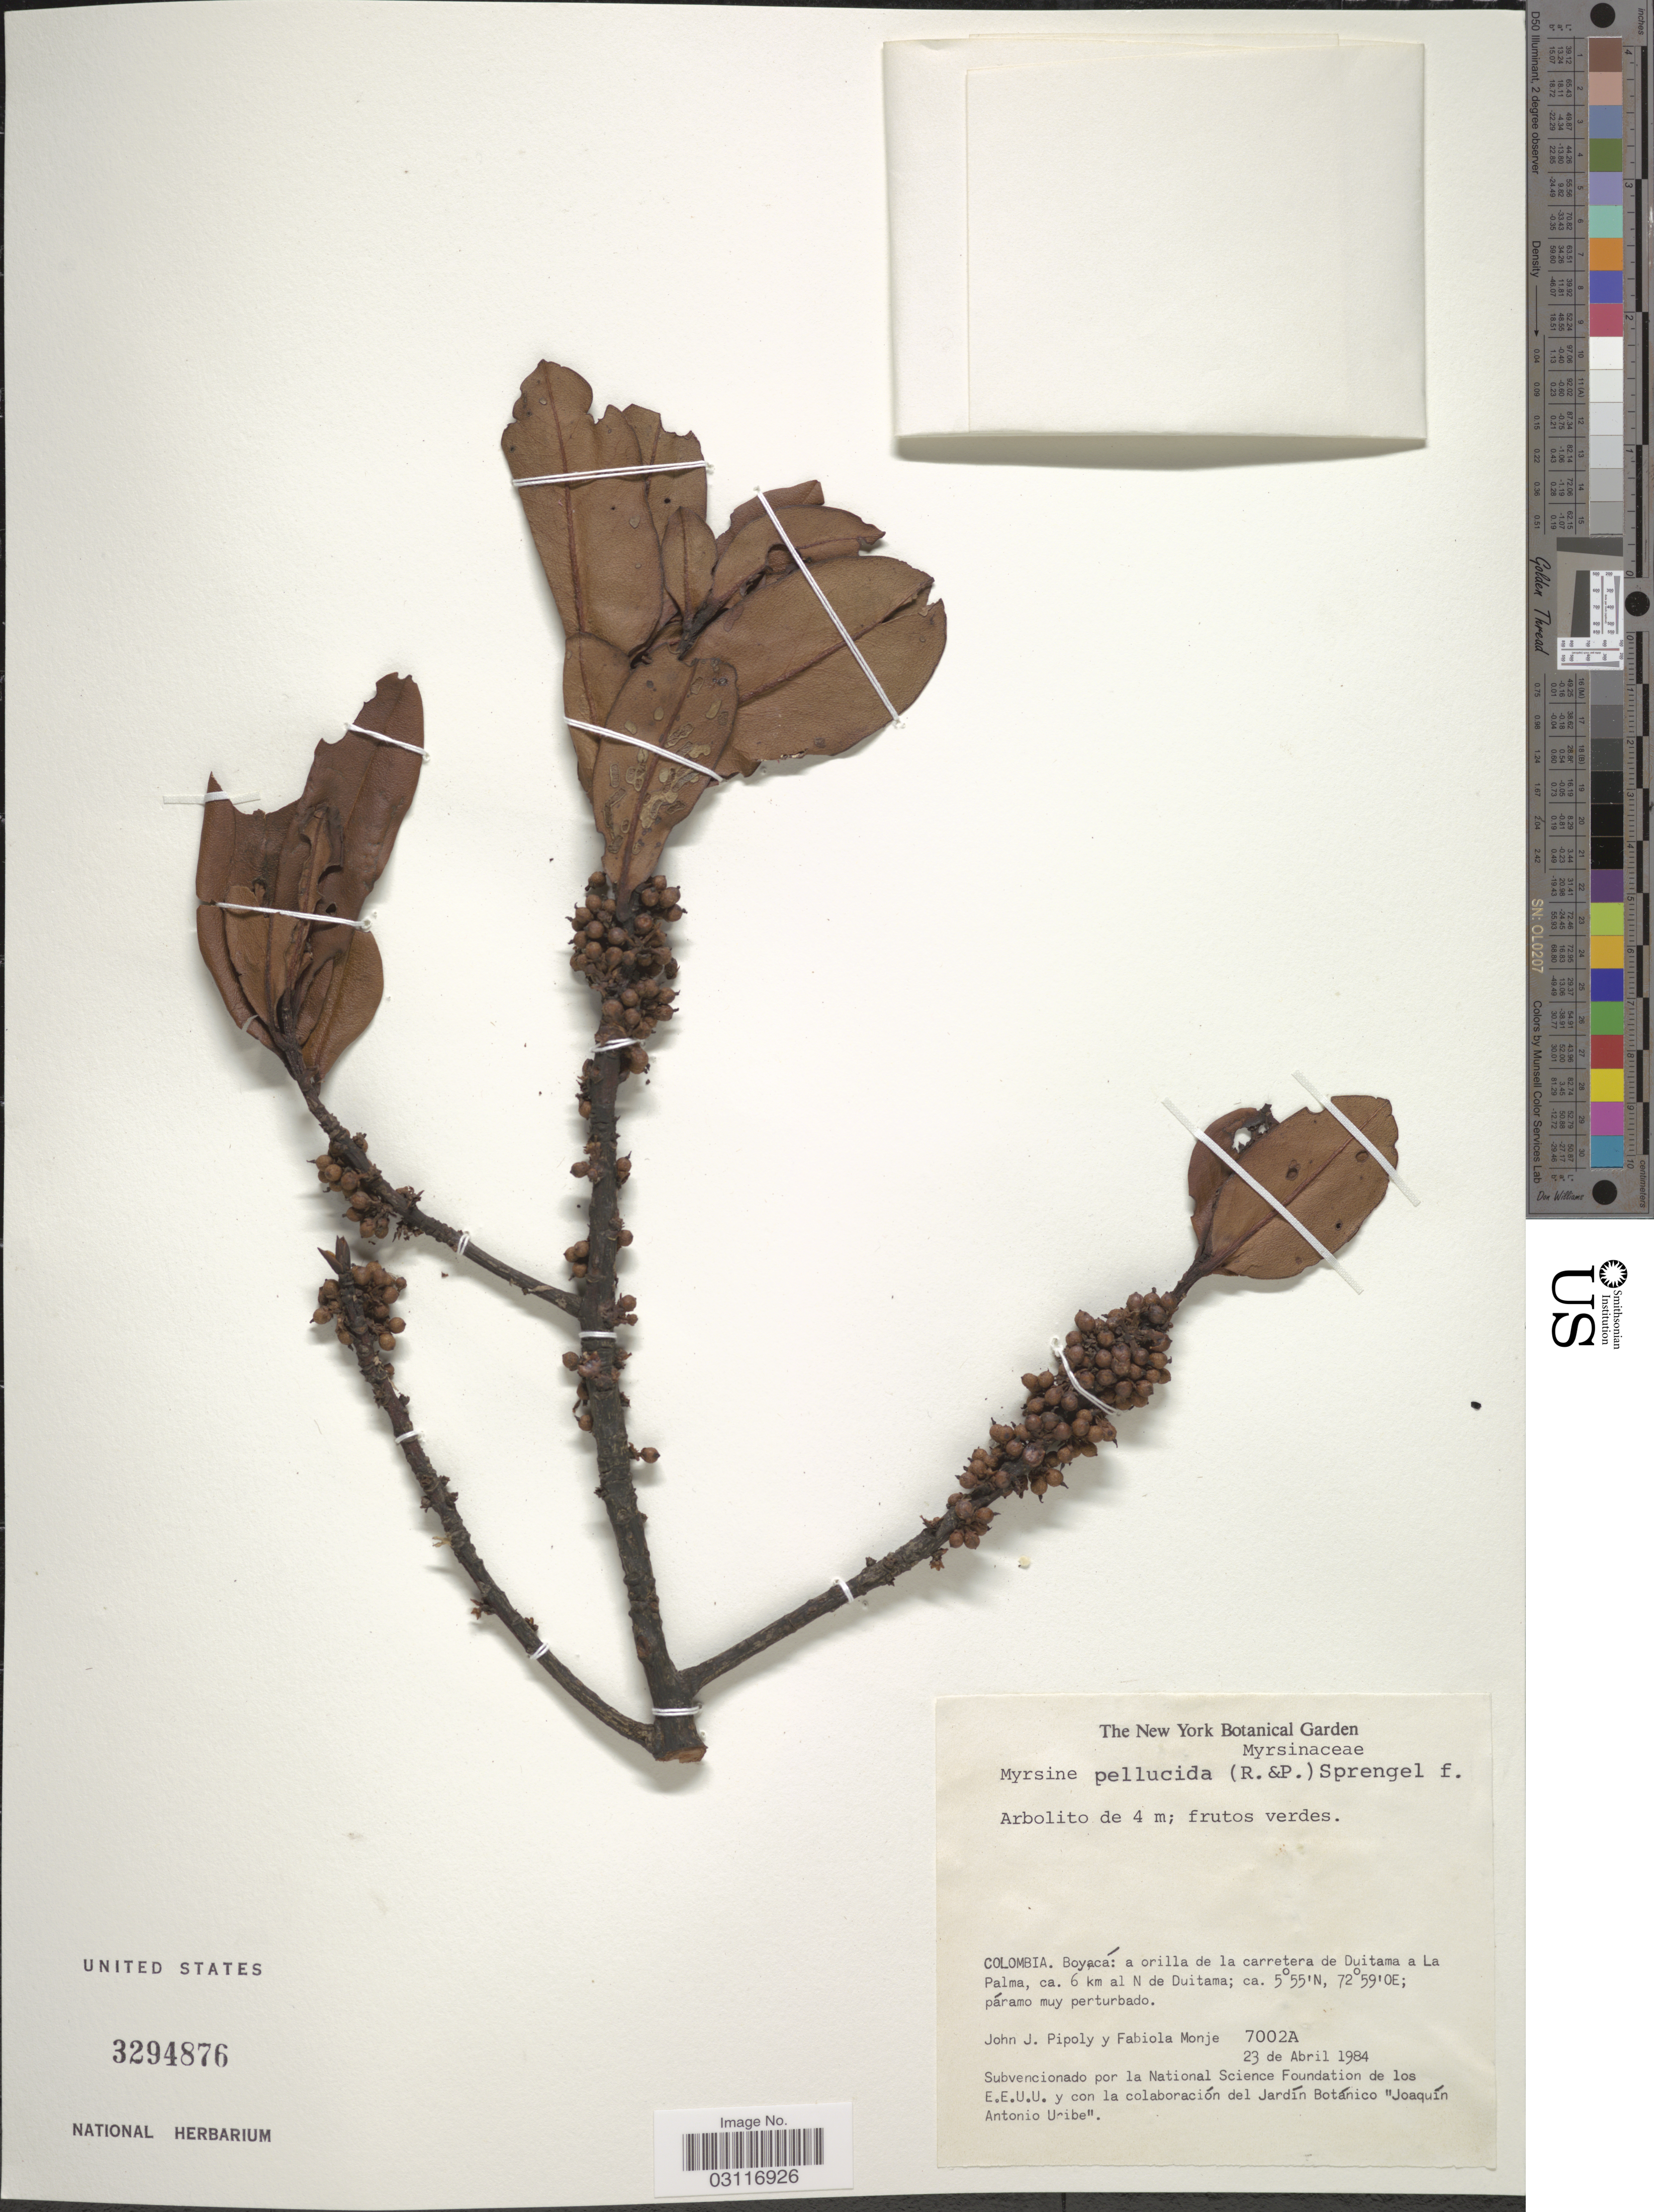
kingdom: Plantae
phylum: Tracheophyta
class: Magnoliopsida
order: Ericales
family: Primulaceae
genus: Myrsine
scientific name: Myrsine pellucida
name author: (Ruiz & Pav.) Spreng.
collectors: J. J. Pipoly & F. Monje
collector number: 7002A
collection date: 1984-04-23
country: Colombia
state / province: Boyacá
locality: A orilla de la carretera de Duitama a La Palma, ca. 6 km al N de Duitama.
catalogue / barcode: US 3294876